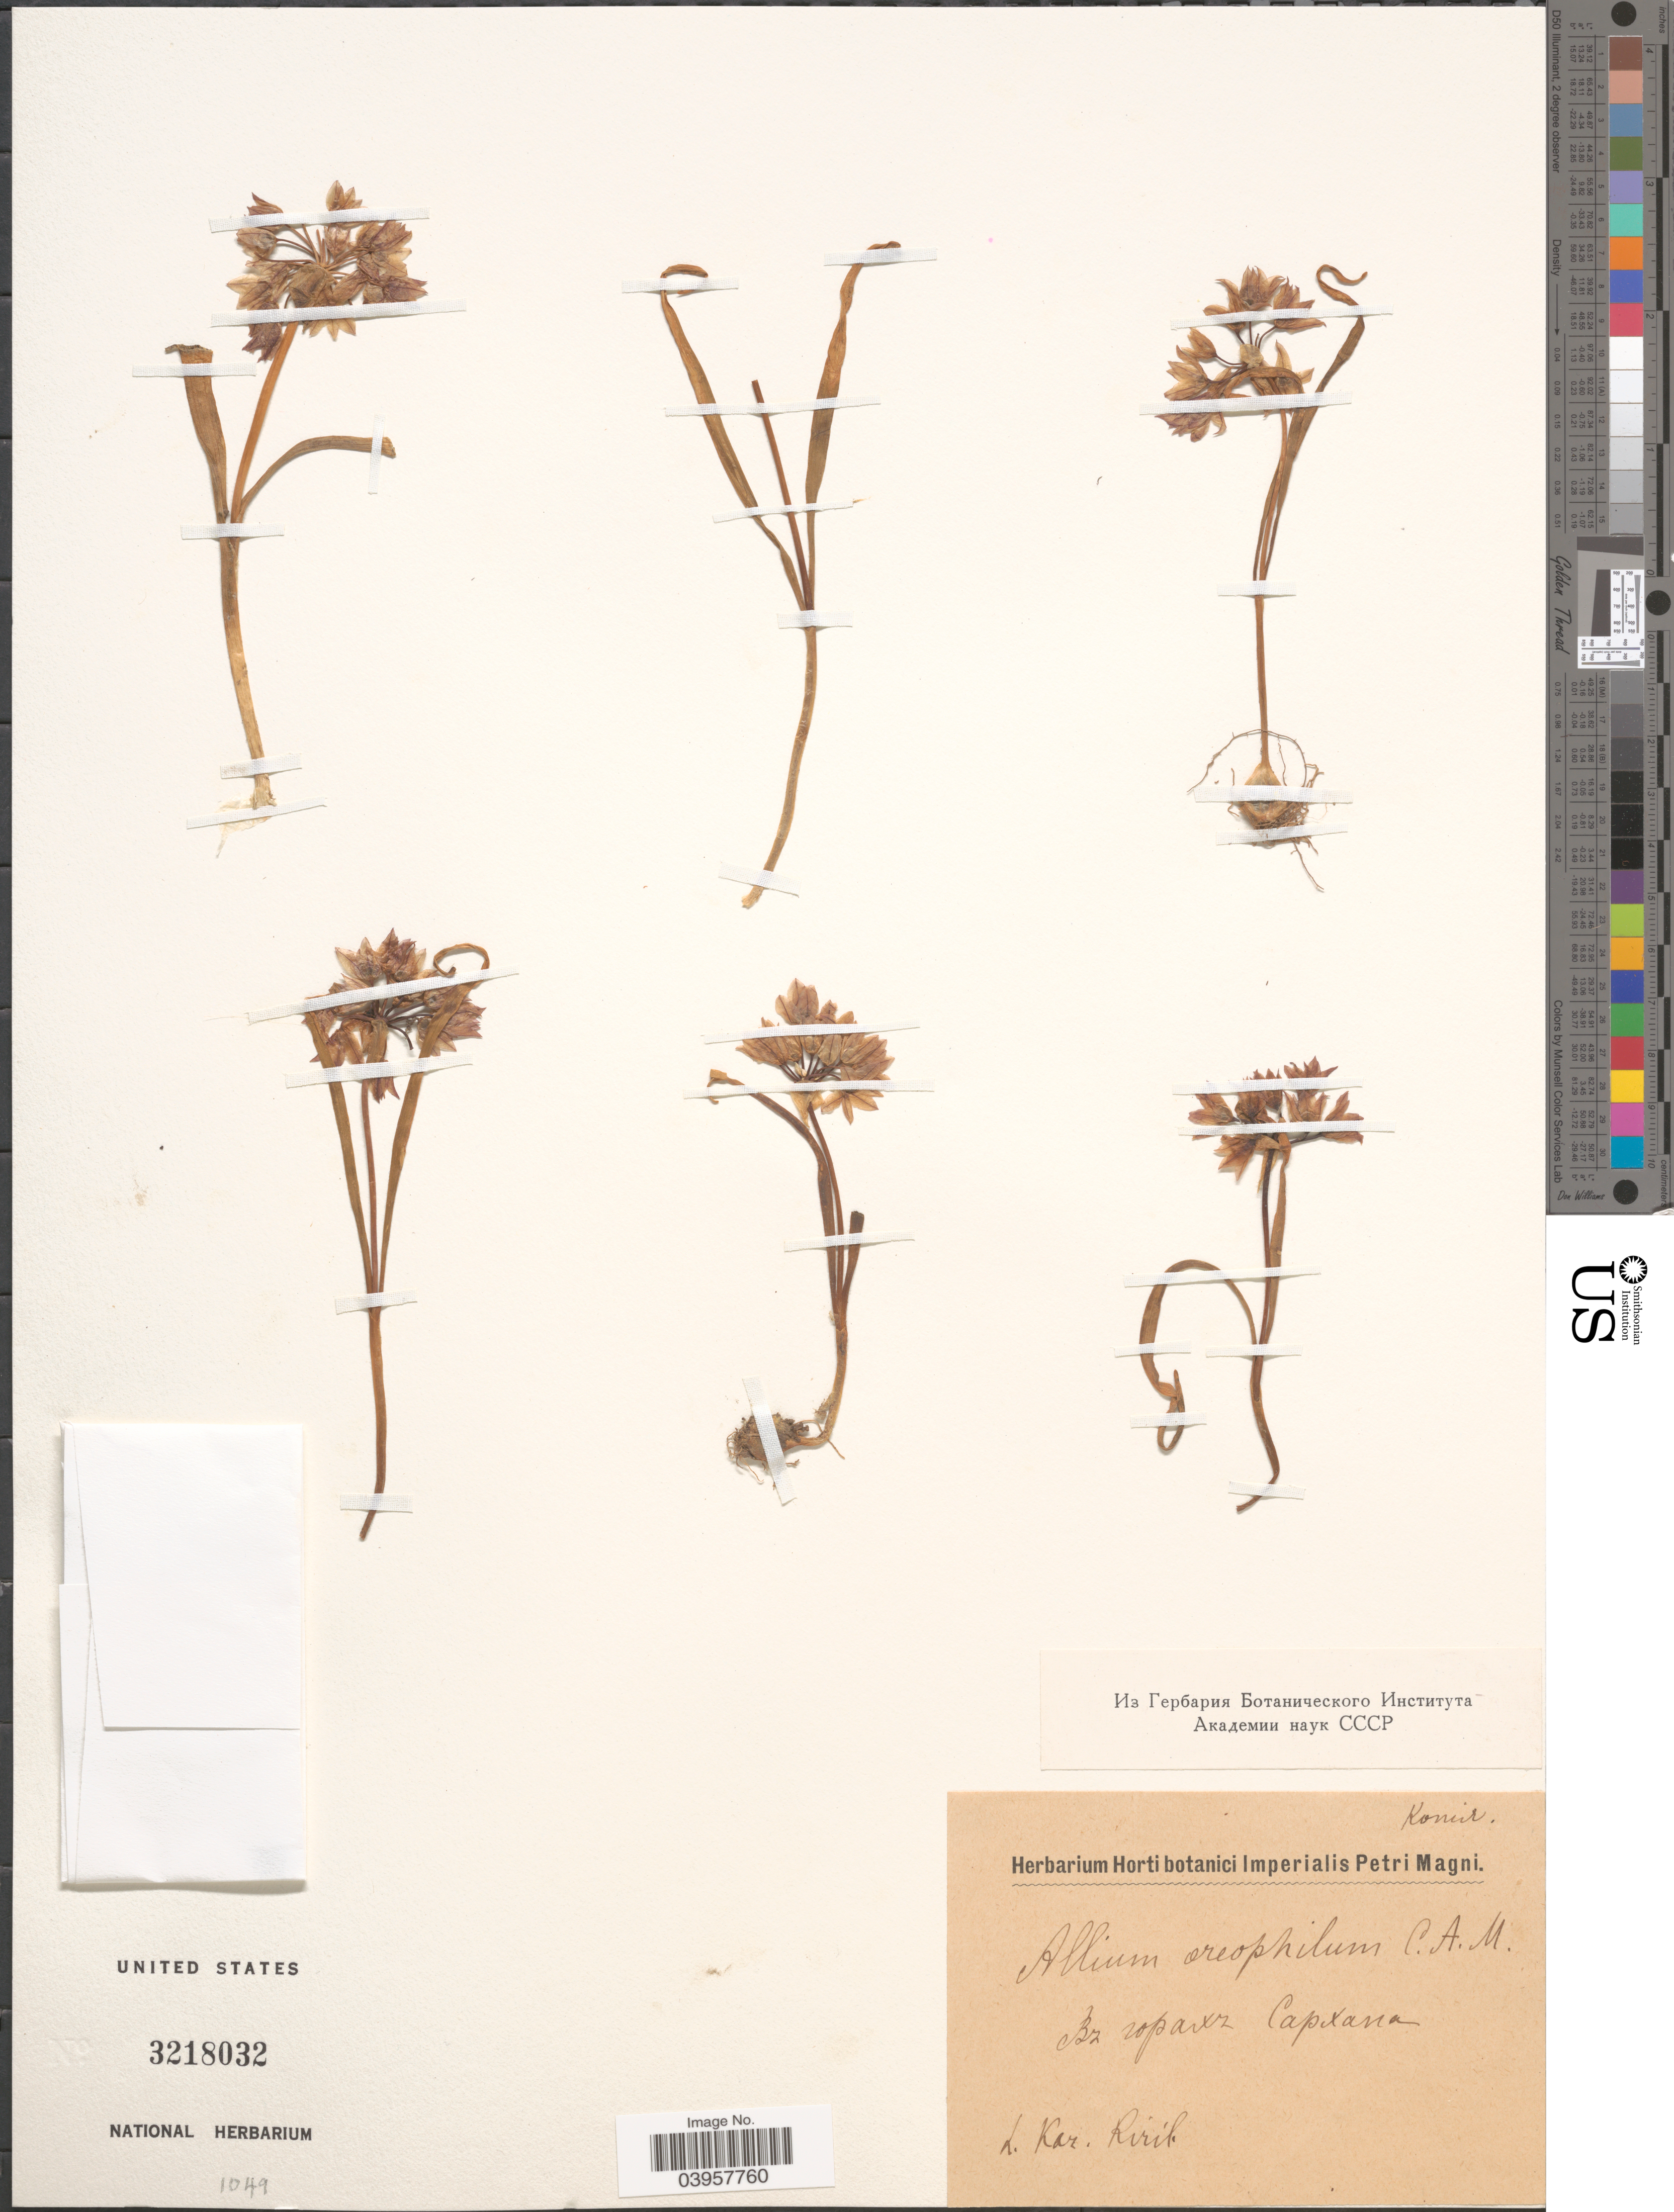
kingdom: Plantae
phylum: Tracheophyta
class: Liliopsida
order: Asparagales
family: Amaryllidaceae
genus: Allium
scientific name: Allium oreophilum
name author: C.A. Mey.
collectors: Ex herb. Horti Botanici Imperialis Petri Magni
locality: X.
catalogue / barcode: US 3218032